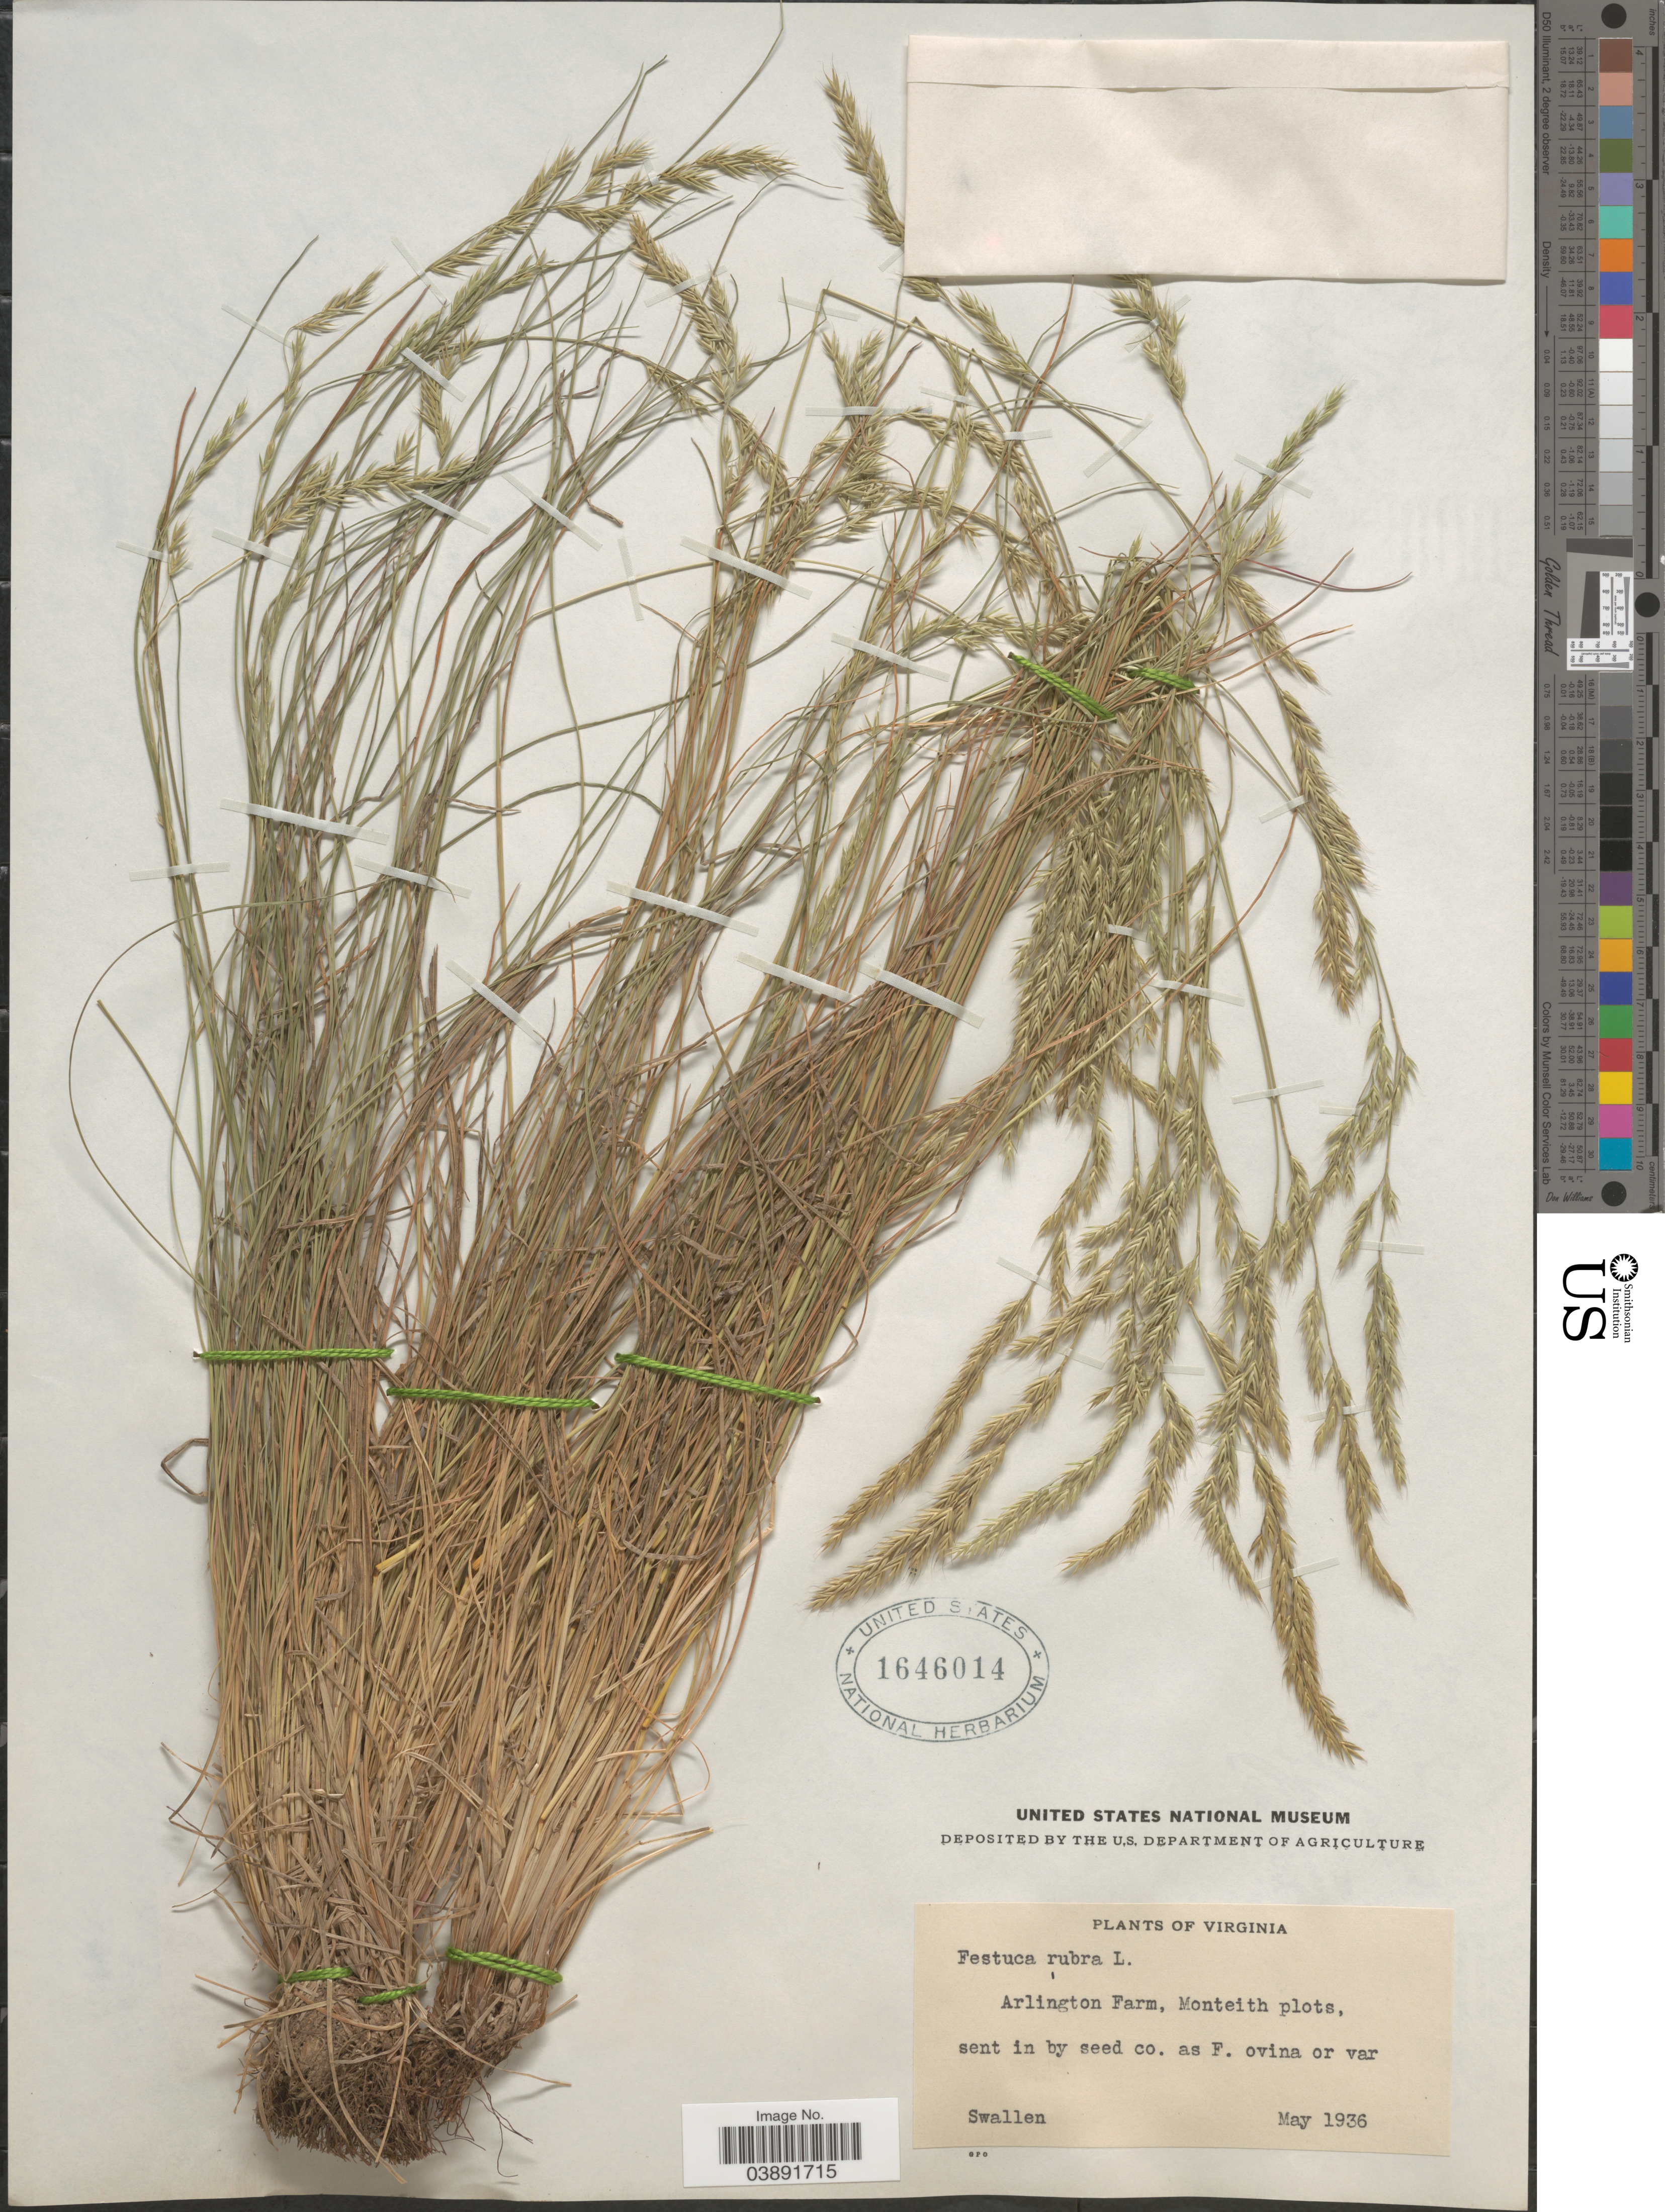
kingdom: Plantae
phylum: Tracheophyta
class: Liliopsida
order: Poales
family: Poaceae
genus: Festuca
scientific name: Festuca rubra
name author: L.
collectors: Swallen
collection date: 1936-05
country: United States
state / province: Virginia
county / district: Arlington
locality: Arlington Farm, Monteith plots.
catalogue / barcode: US 1646014